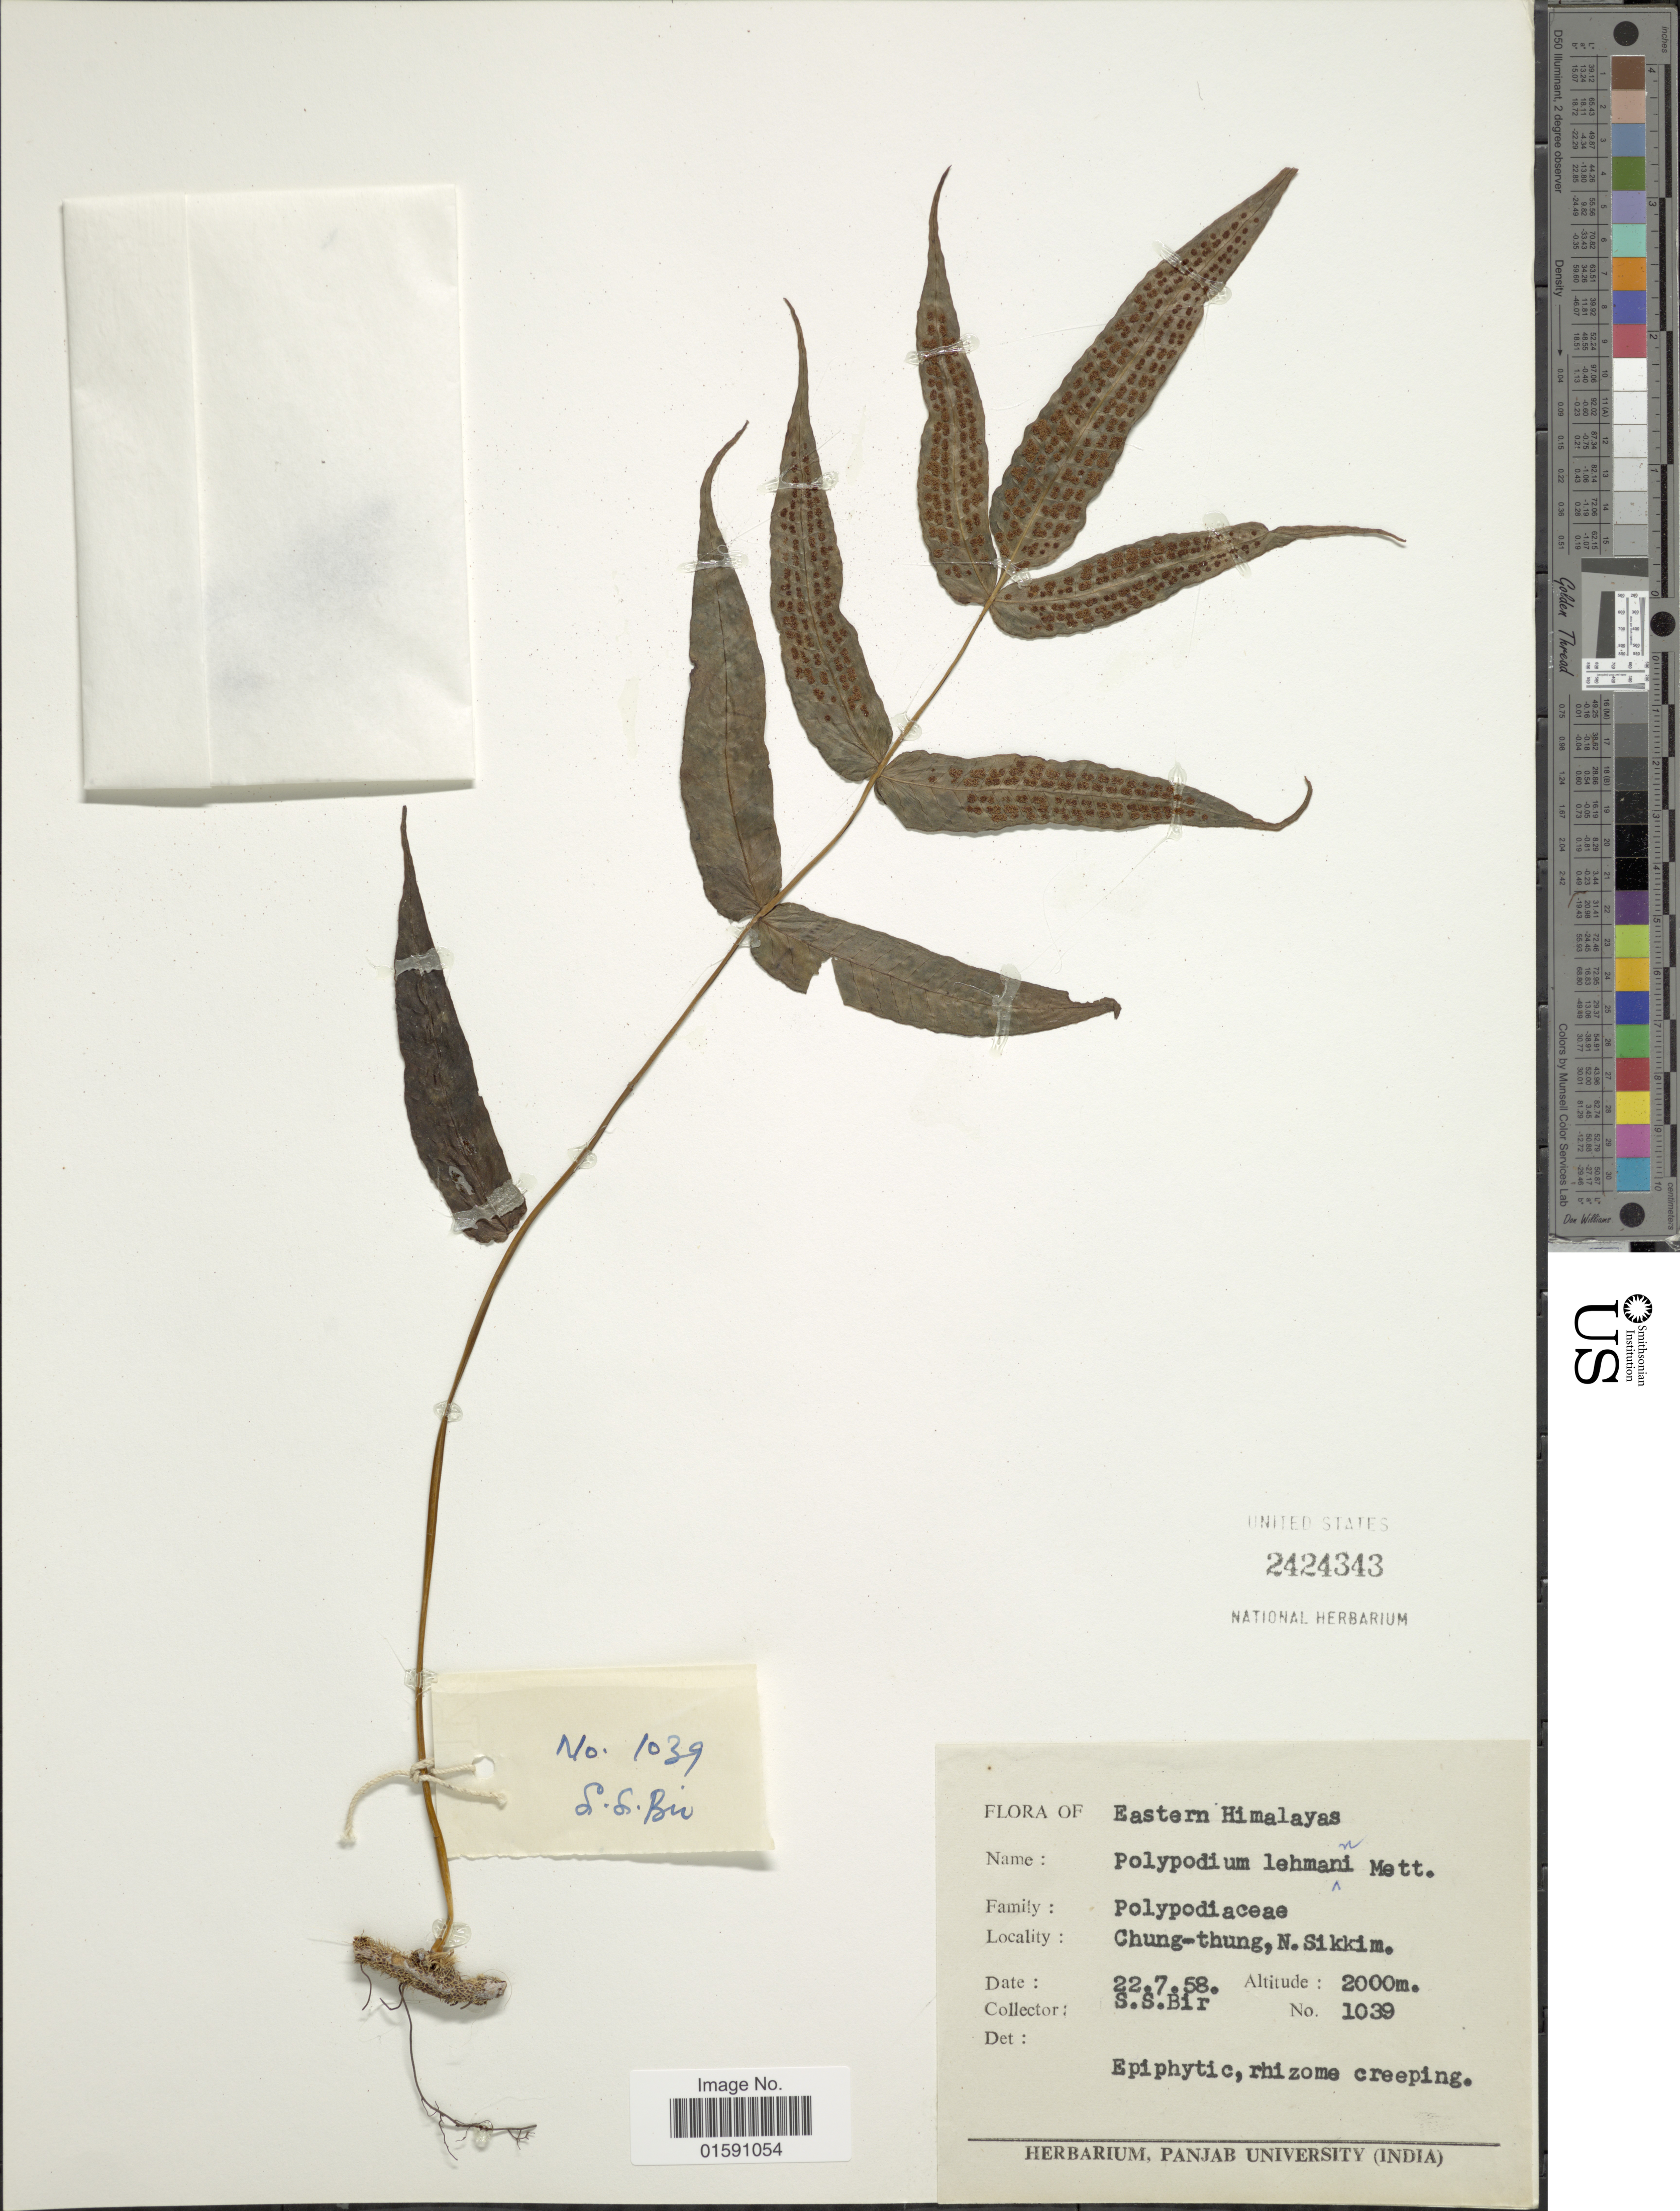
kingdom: Plantae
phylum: Tracheophyta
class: Polypodiopsida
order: Polypodiales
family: Polypodiaceae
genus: Arthromeris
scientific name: Arthromeris lehmannii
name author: (Mett.) Ching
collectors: S. S. Bir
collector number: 1039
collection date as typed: Transcribed d/m/y: 22/7/58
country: India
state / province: Sikkim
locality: Chung-thung, N. Sikkim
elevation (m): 2000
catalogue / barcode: US 2424343